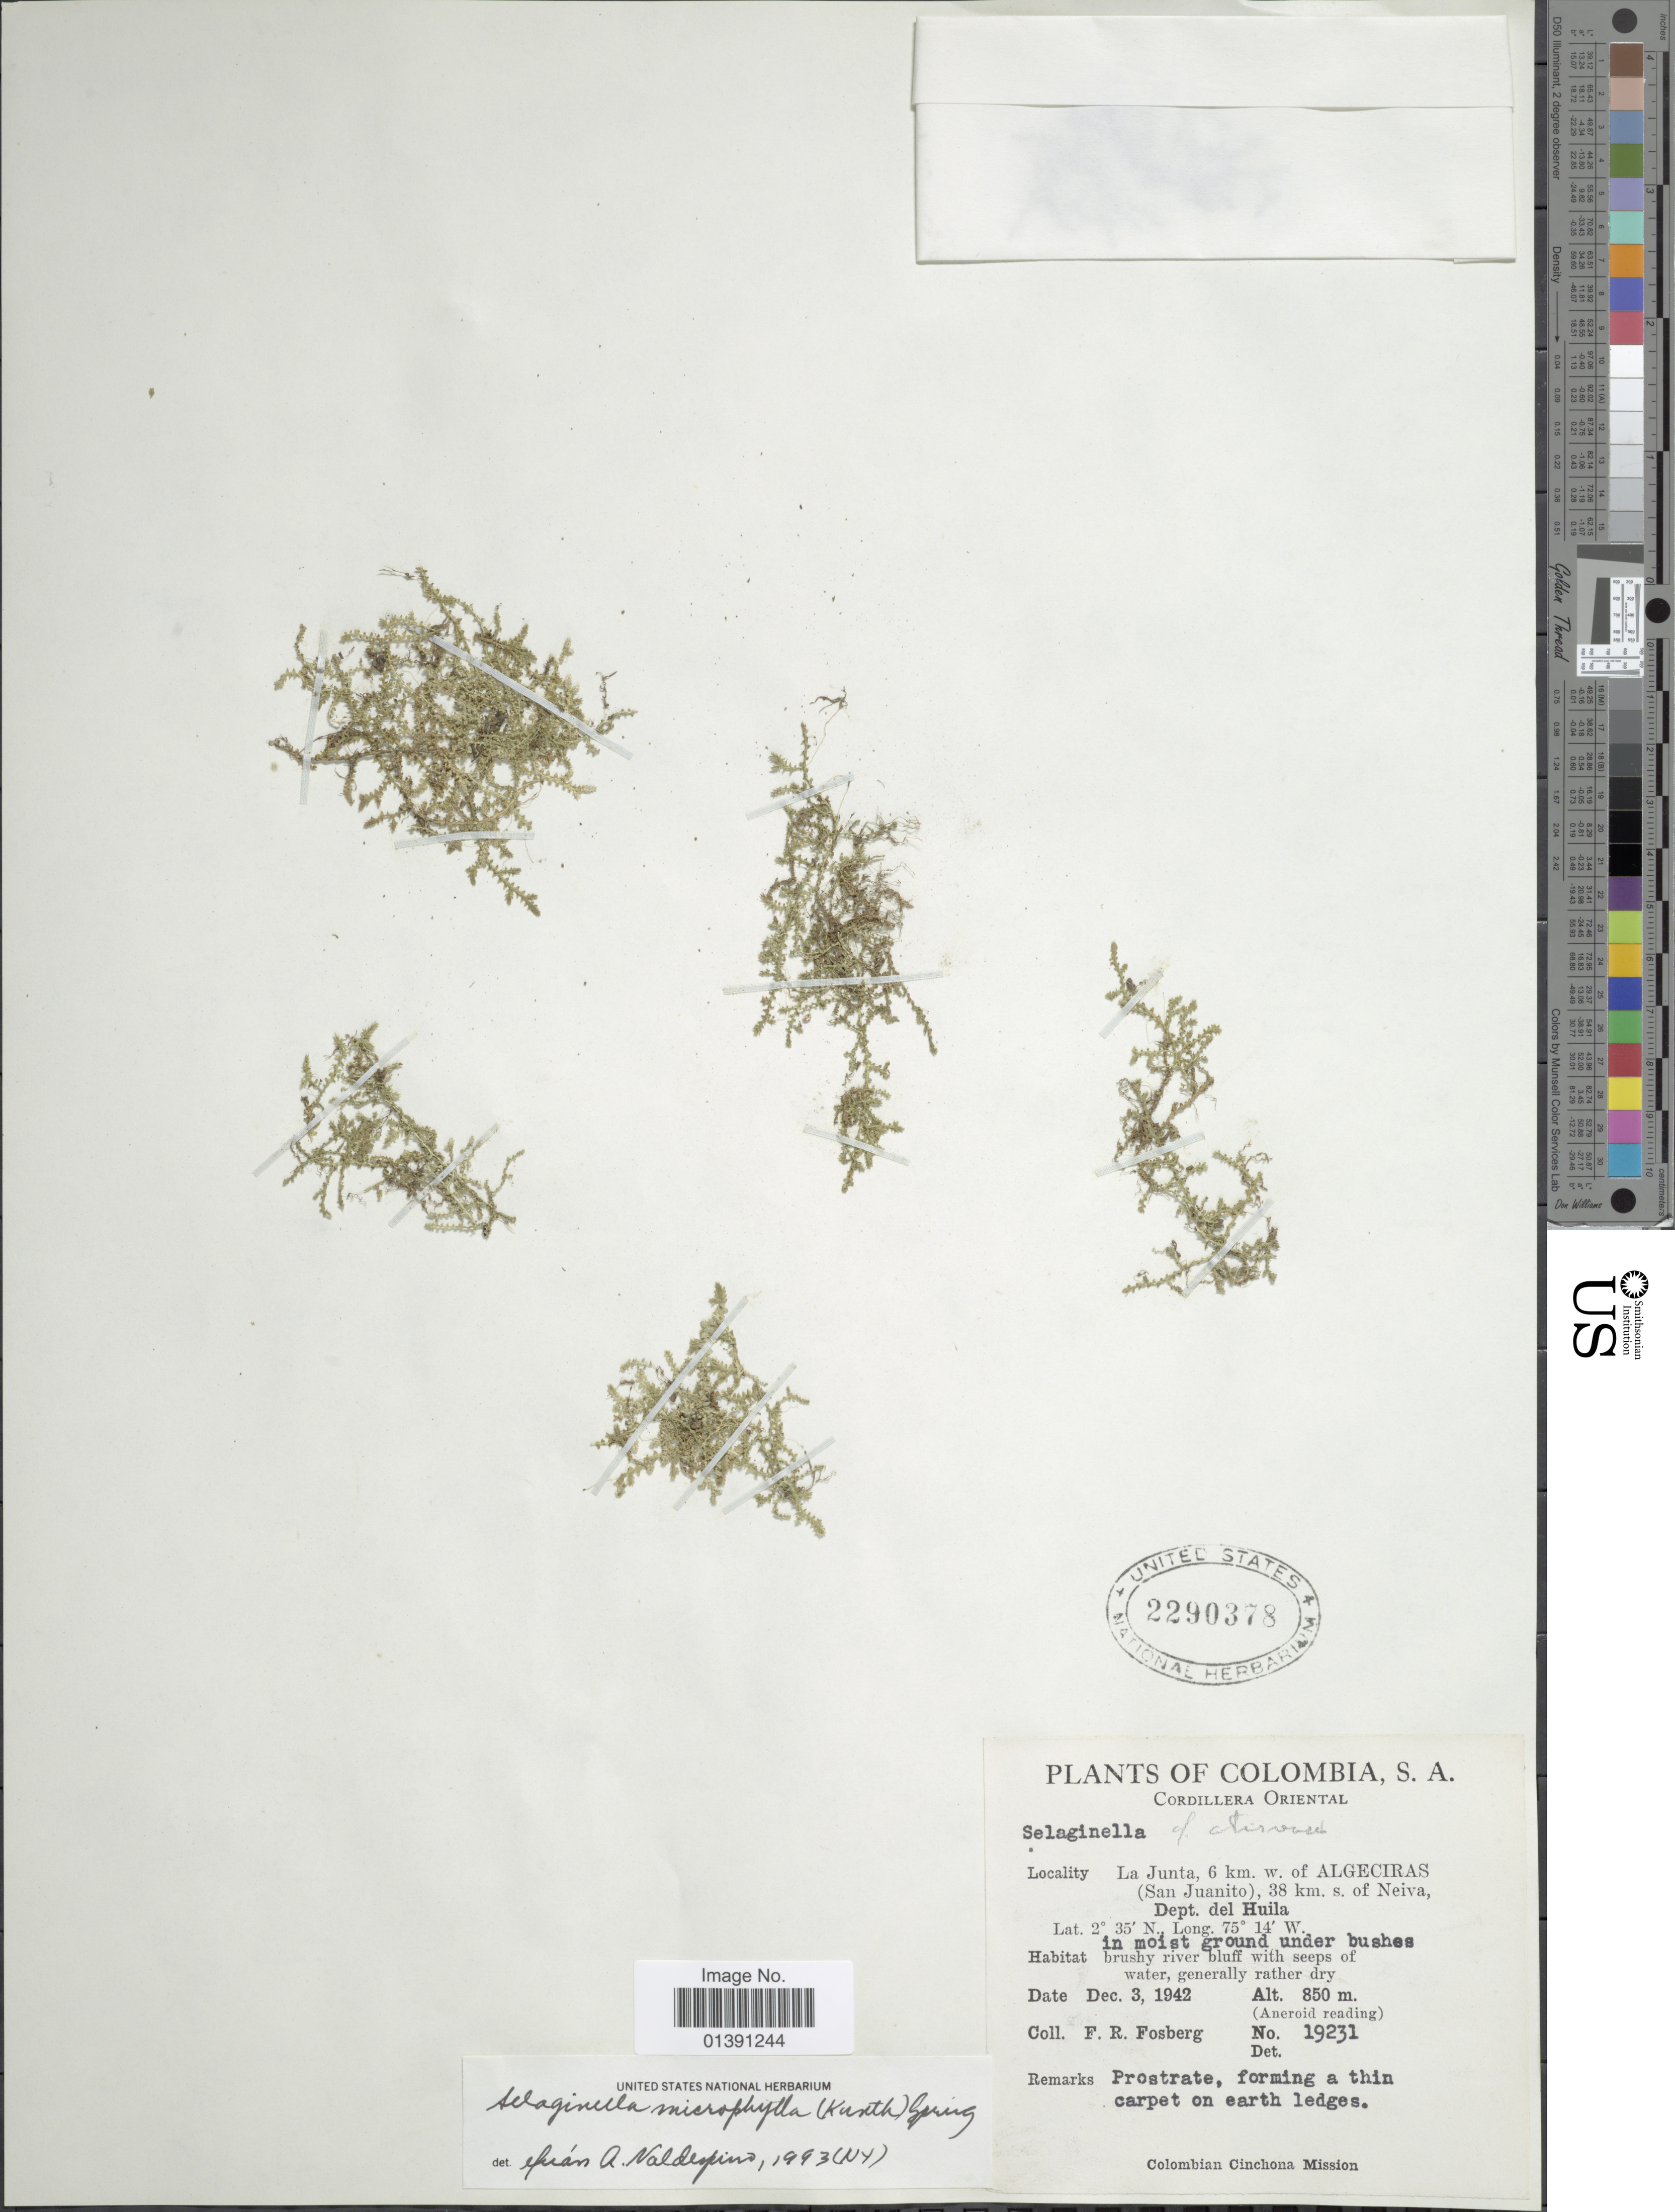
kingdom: Plantae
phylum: Tracheophyta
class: Lycopodiopsida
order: Selaginellales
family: Selaginellaceae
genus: Selaginella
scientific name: Selaginella microphylla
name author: (Kunth) Spring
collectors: F. R. Fosberg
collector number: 19231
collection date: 1942-12-03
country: Colombia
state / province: Huila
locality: Cordillera Oriental, La Junta, 6 km w of Algeciras (San Juanito), 38 km. s. of Neiva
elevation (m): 850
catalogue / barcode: US 2290378